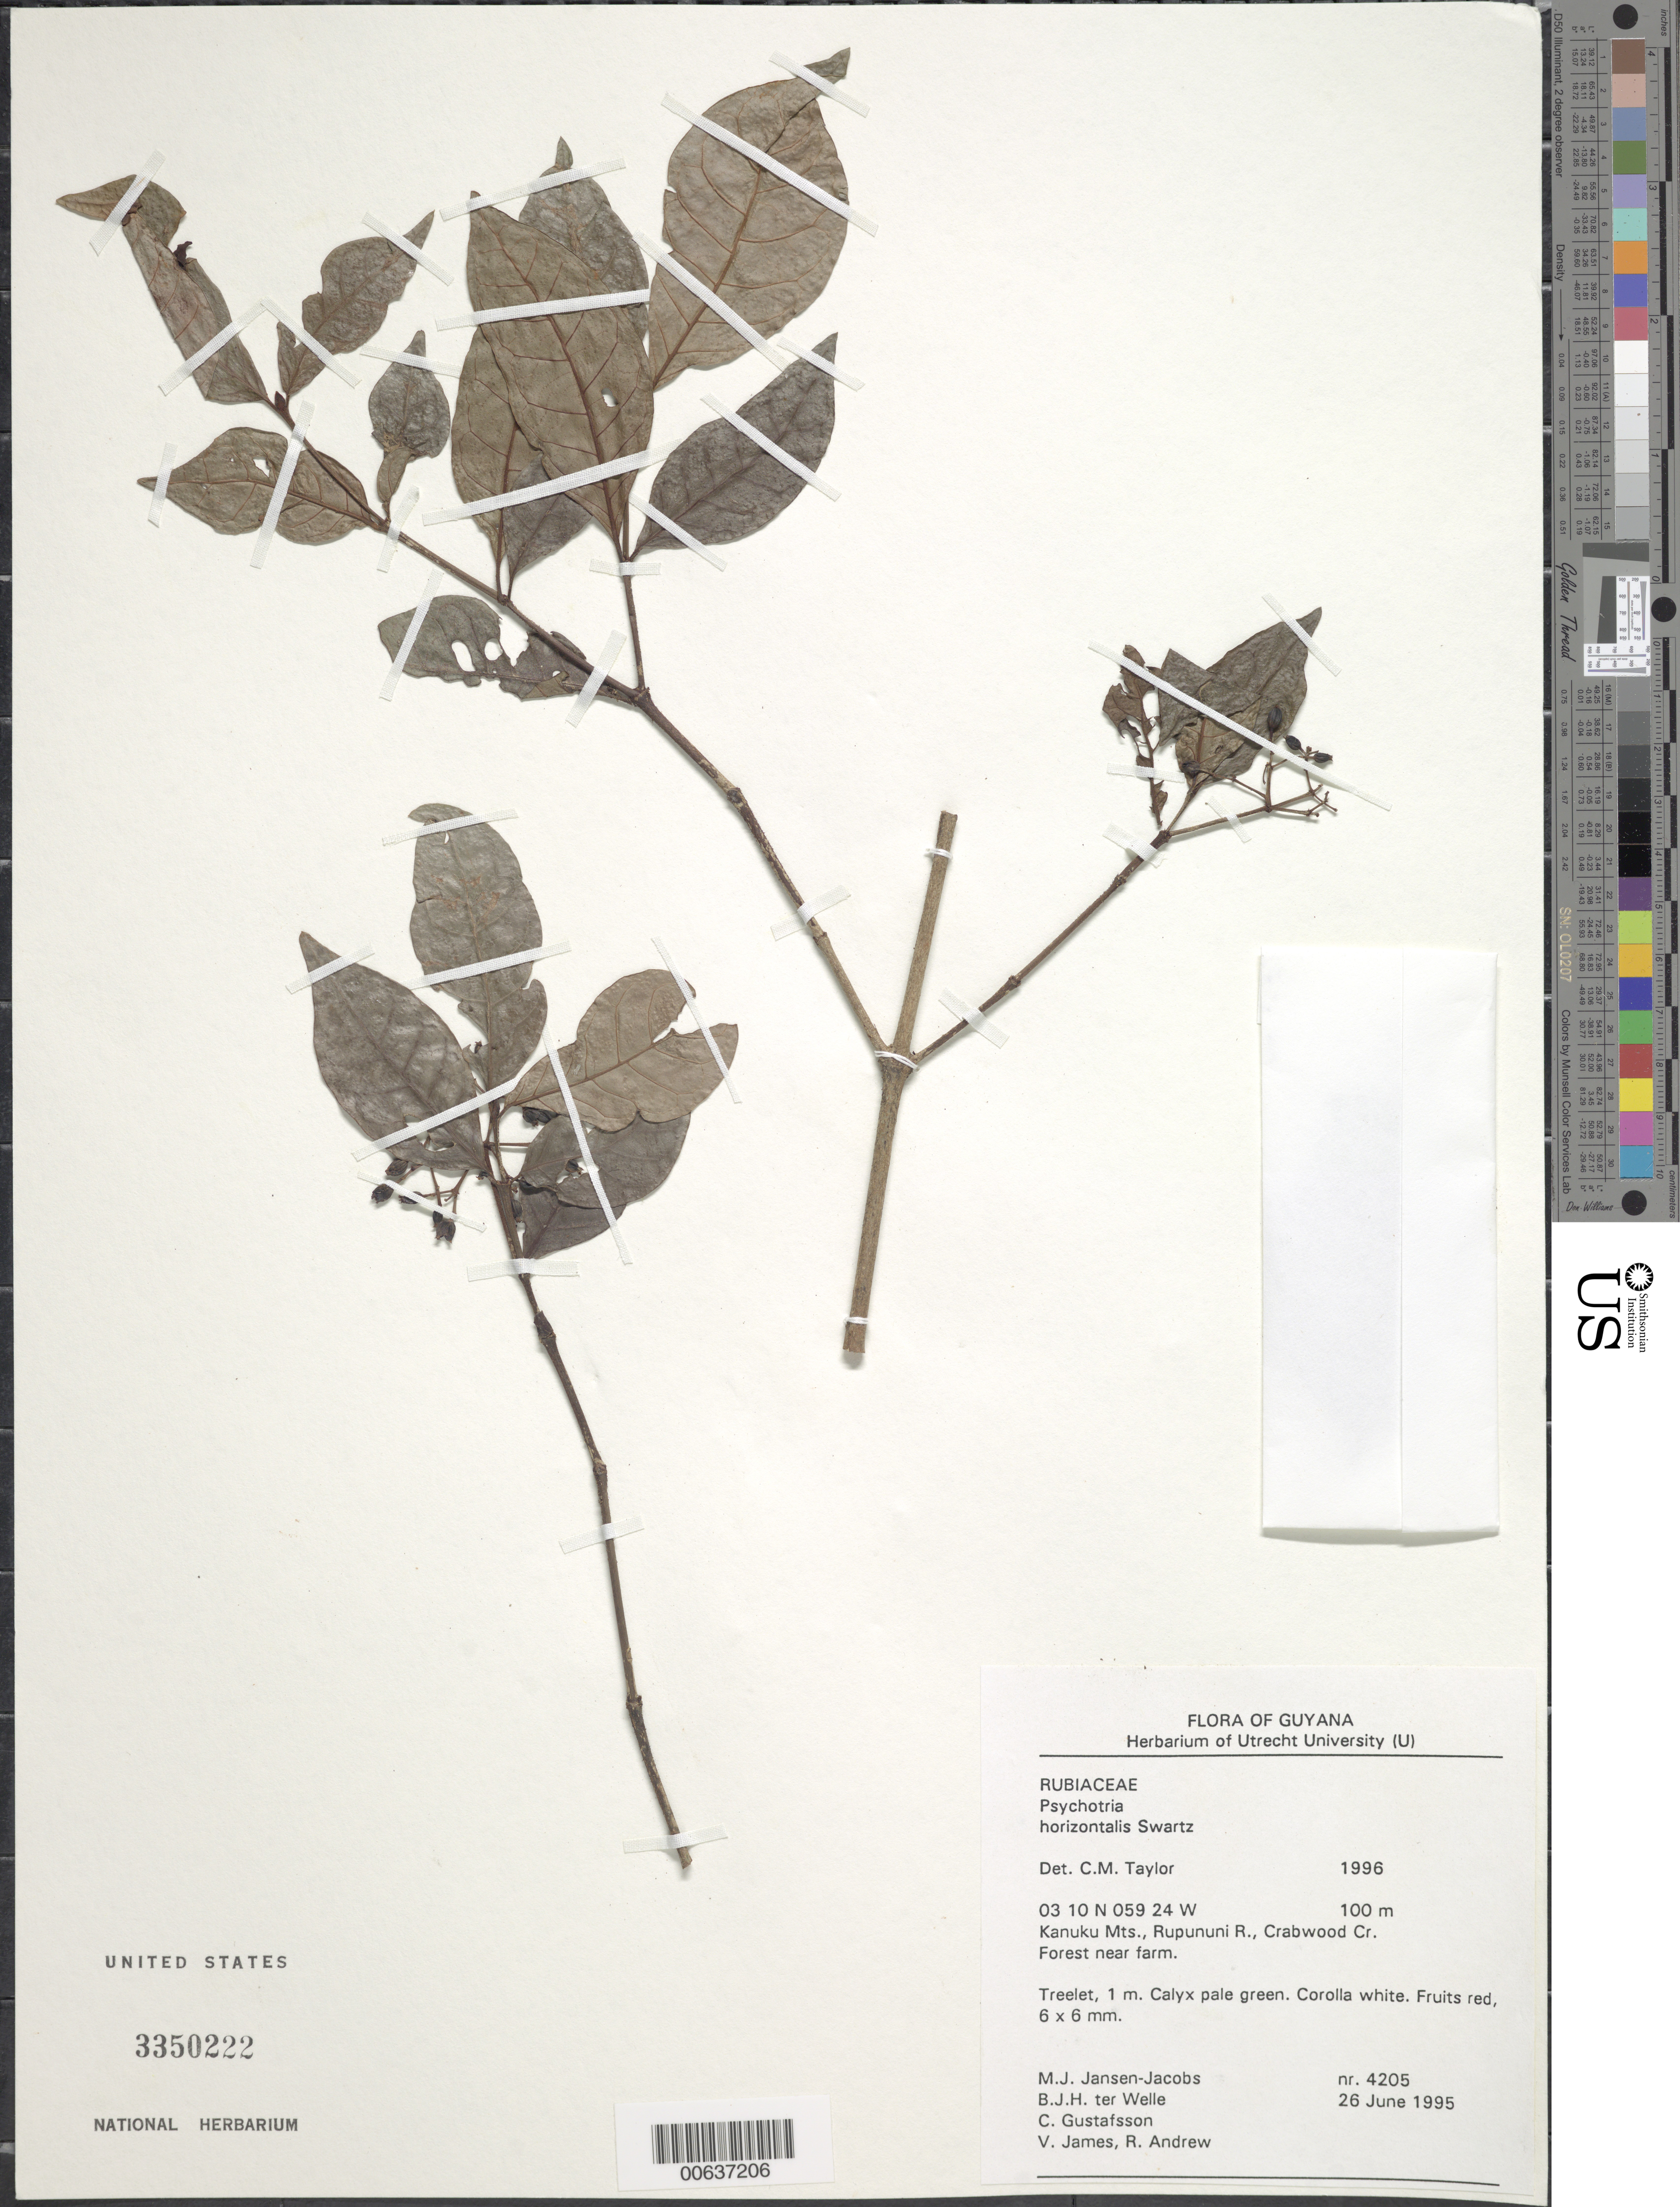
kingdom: Plantae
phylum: Tracheophyta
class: Magnoliopsida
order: Gentianales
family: Rubiaceae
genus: Psychotria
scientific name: Psychotria horizontalis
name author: Sw.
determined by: Taylor, Charlotte M.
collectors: M. J. Jansen-Jacobs, B. Welle, C. G. Gustafsson, V. James & R. Andrew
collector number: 4205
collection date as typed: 26-Jun-95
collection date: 1995-06-26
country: Guyana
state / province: U. Takutu-U. Essequibo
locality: Crabwood Creek, Rupununi River, Kanuku Mts.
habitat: Forest near farm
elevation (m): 100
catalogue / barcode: US 3350222